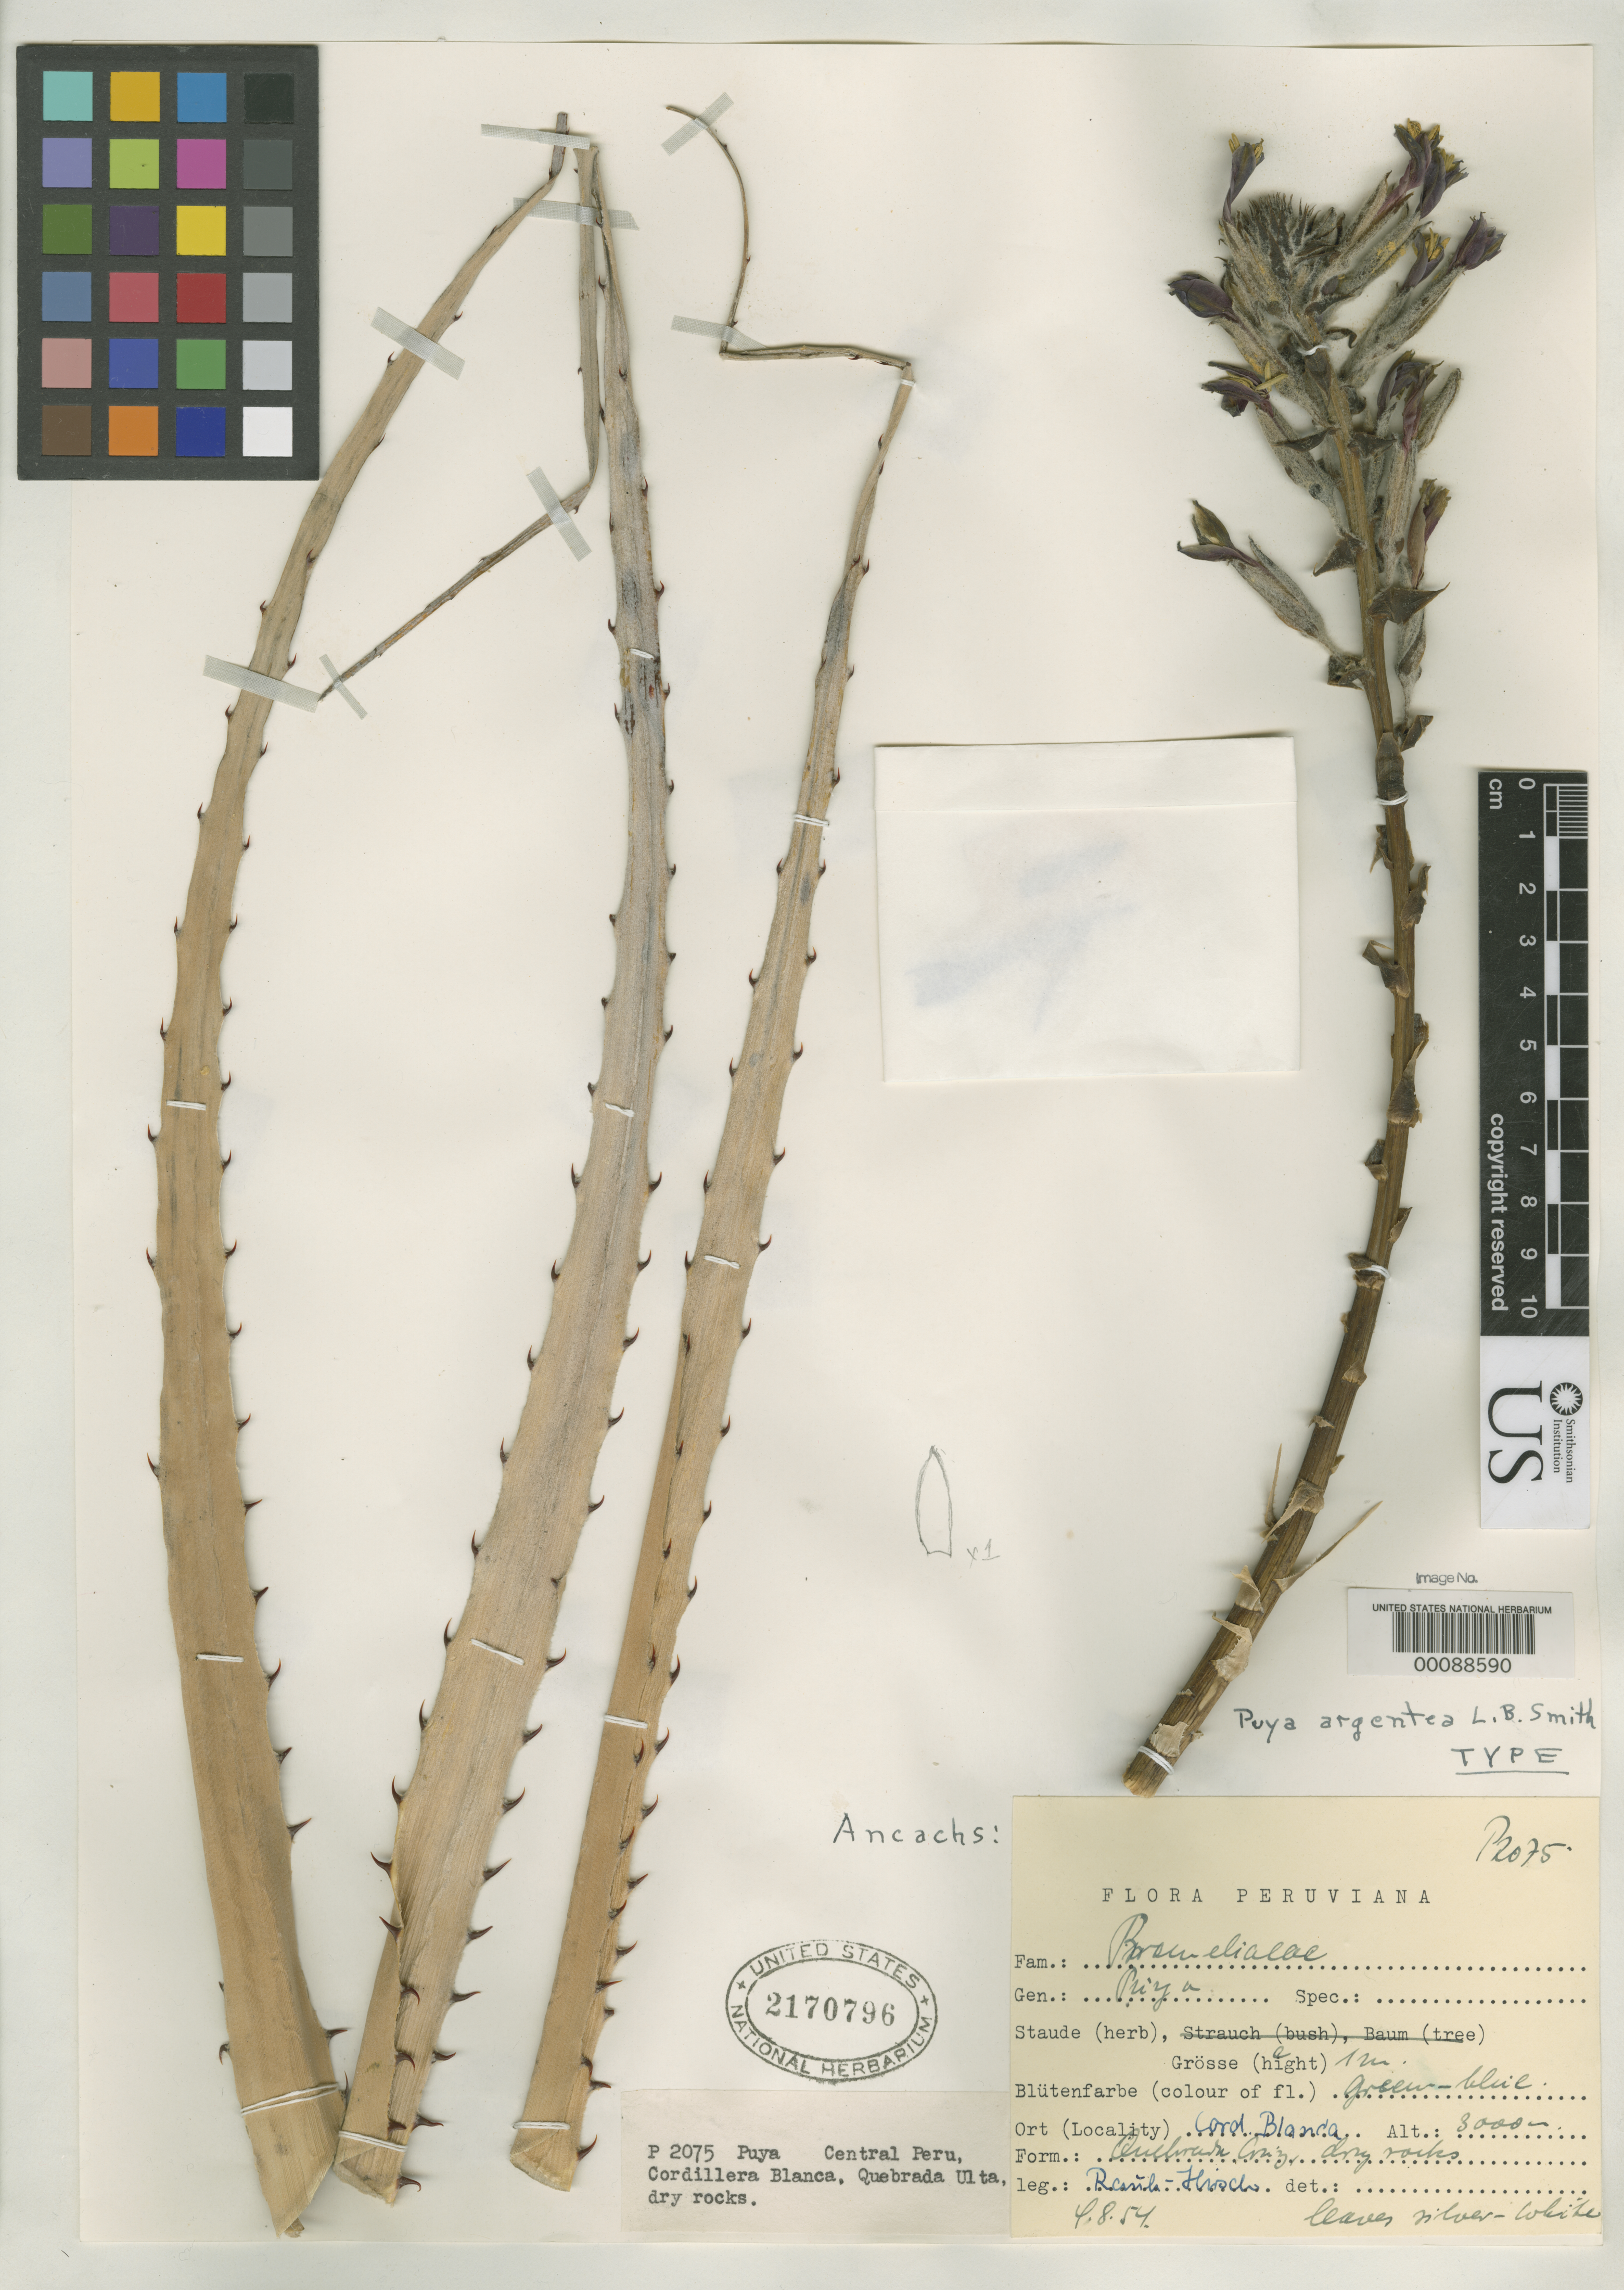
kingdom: Plantae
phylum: Tracheophyta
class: Liliopsida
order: Poales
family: Bromeliaceae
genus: Puya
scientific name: Puya argentea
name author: L.B. Sm.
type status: Holotype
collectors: W. Rauh & G. Hirsch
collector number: P 2075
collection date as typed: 04 Aug 1954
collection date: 1954-08-04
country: Peru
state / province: Ancash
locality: Cordillera Blanca, Quebrada Alta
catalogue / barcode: US 2170796